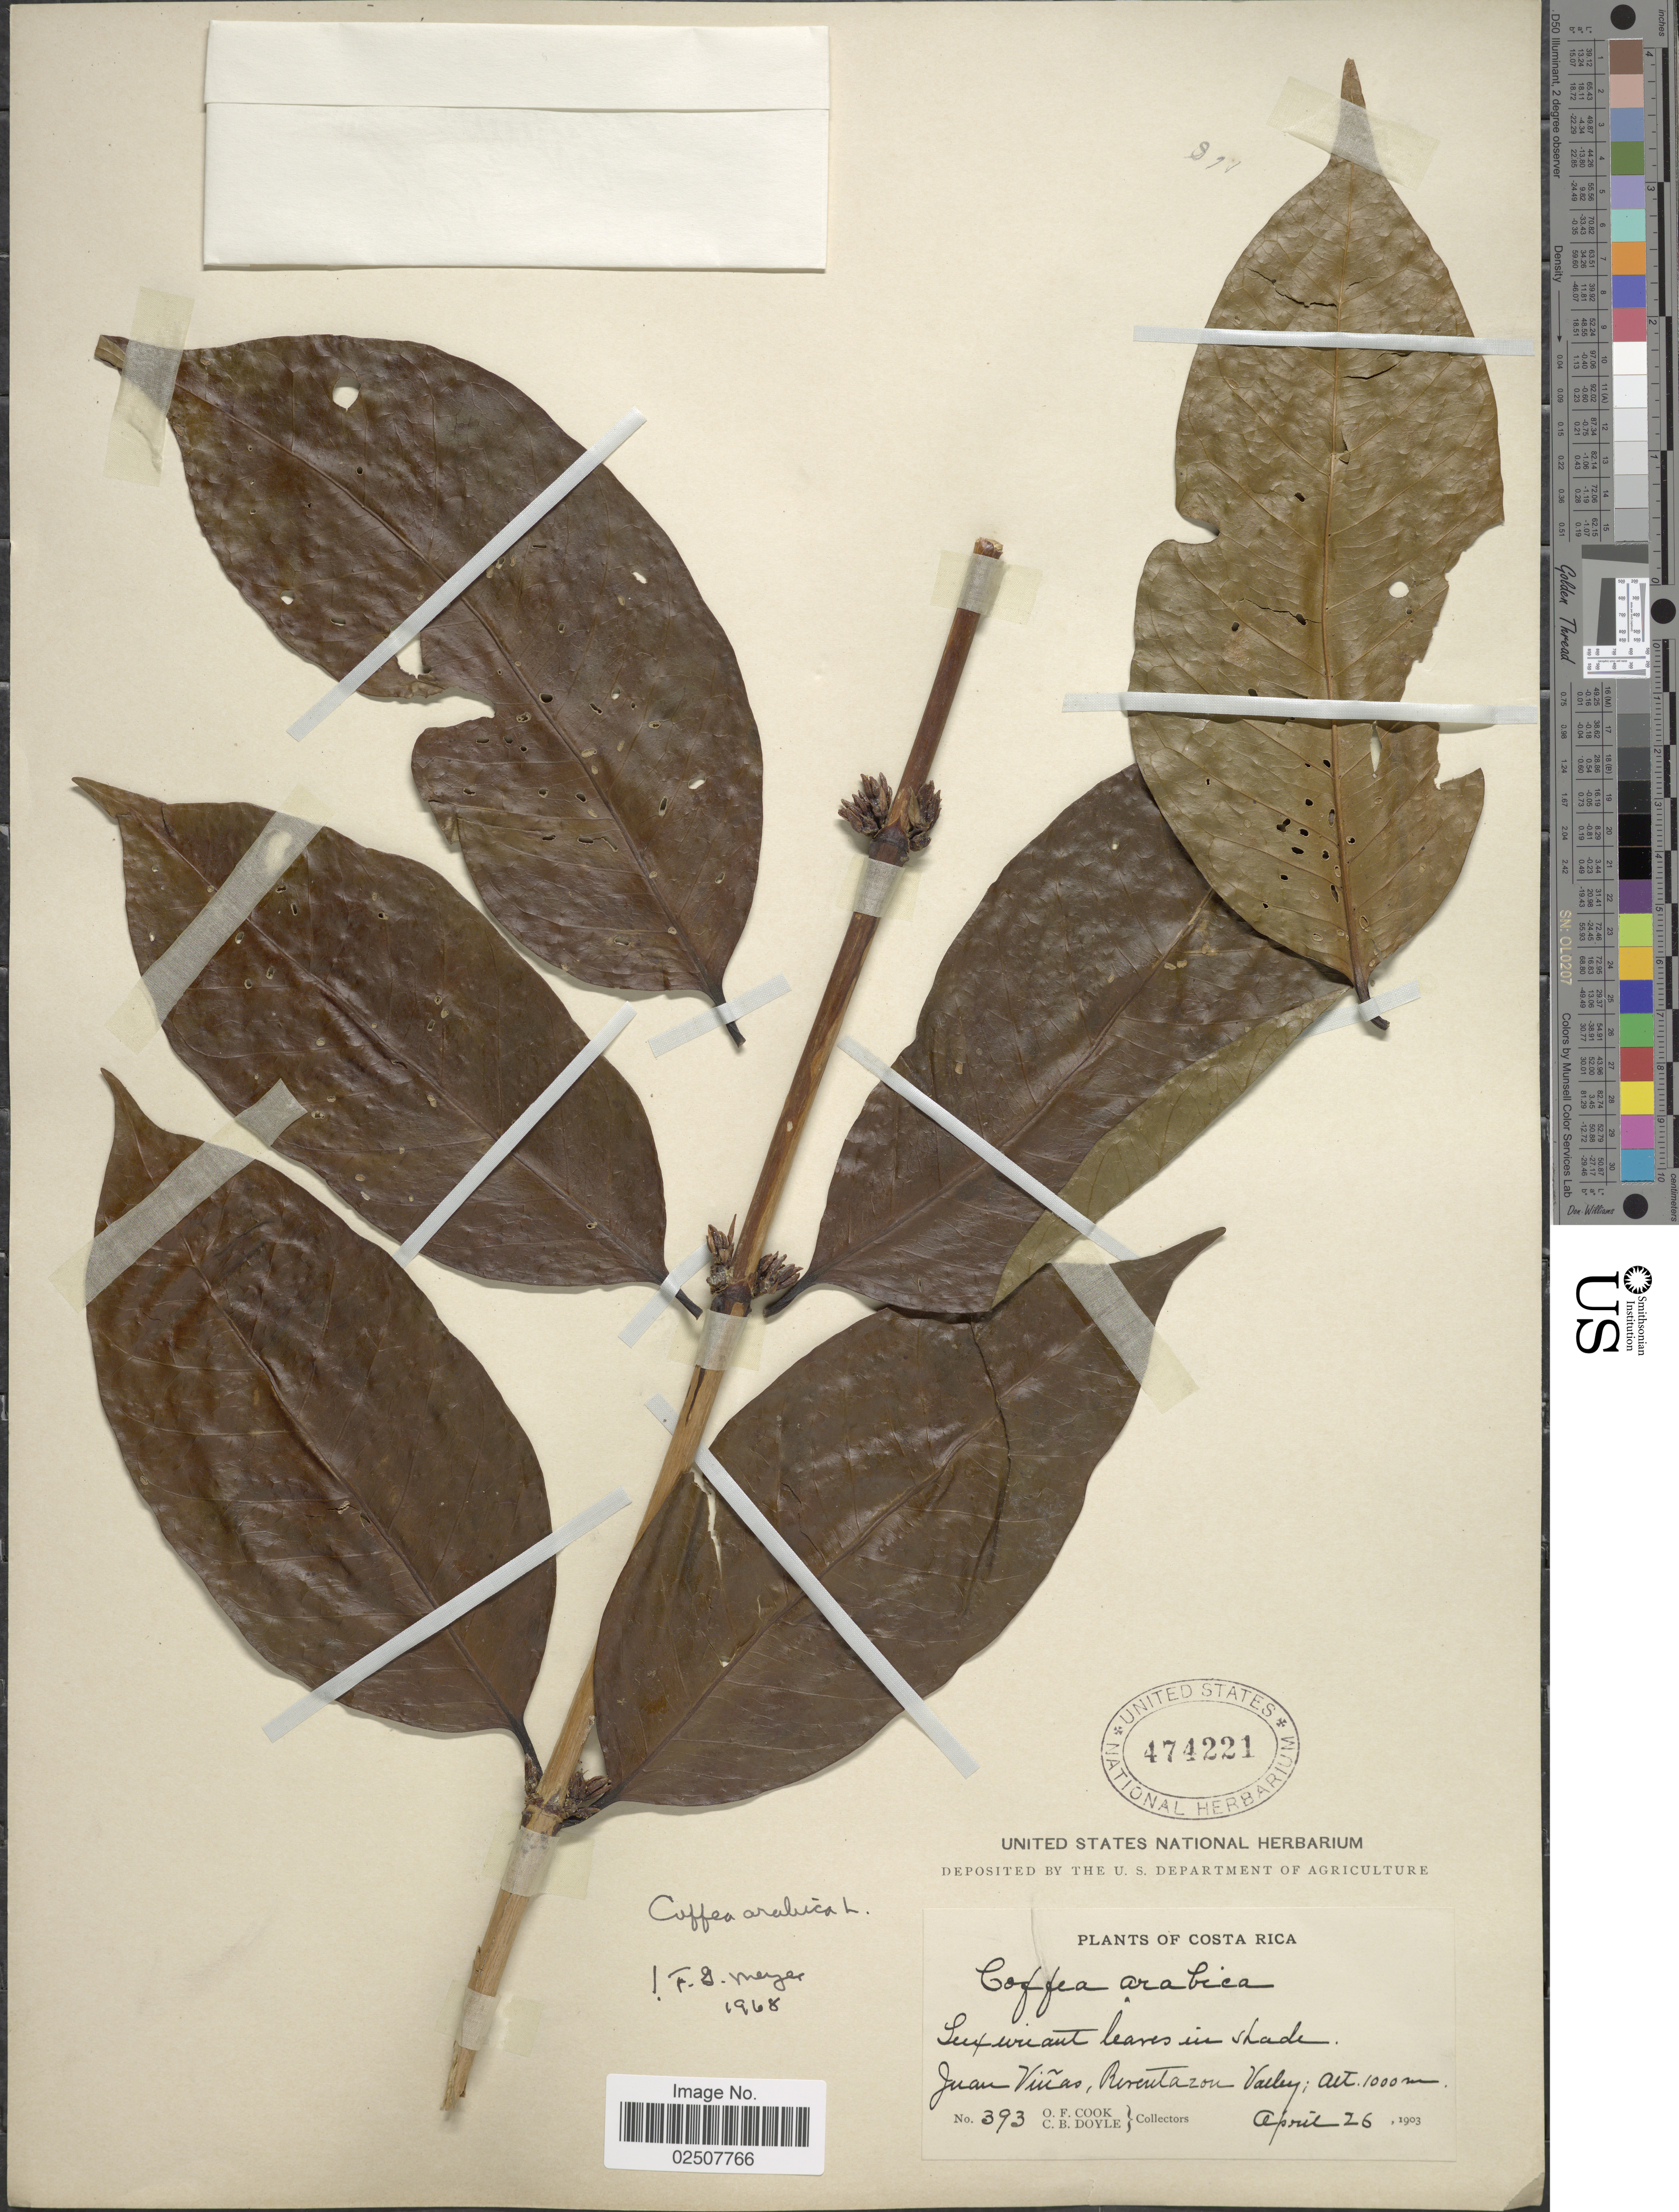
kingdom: Plantae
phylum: Tracheophyta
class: Magnoliopsida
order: Gentianales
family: Rubiaceae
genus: Coffea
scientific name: Coffea arabica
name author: L.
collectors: O. F. Cook & C. Doyle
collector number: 393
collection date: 1903-04-26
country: Costa Rica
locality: Juan Viñas, Reventazon Valley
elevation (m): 1000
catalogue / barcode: US 474221